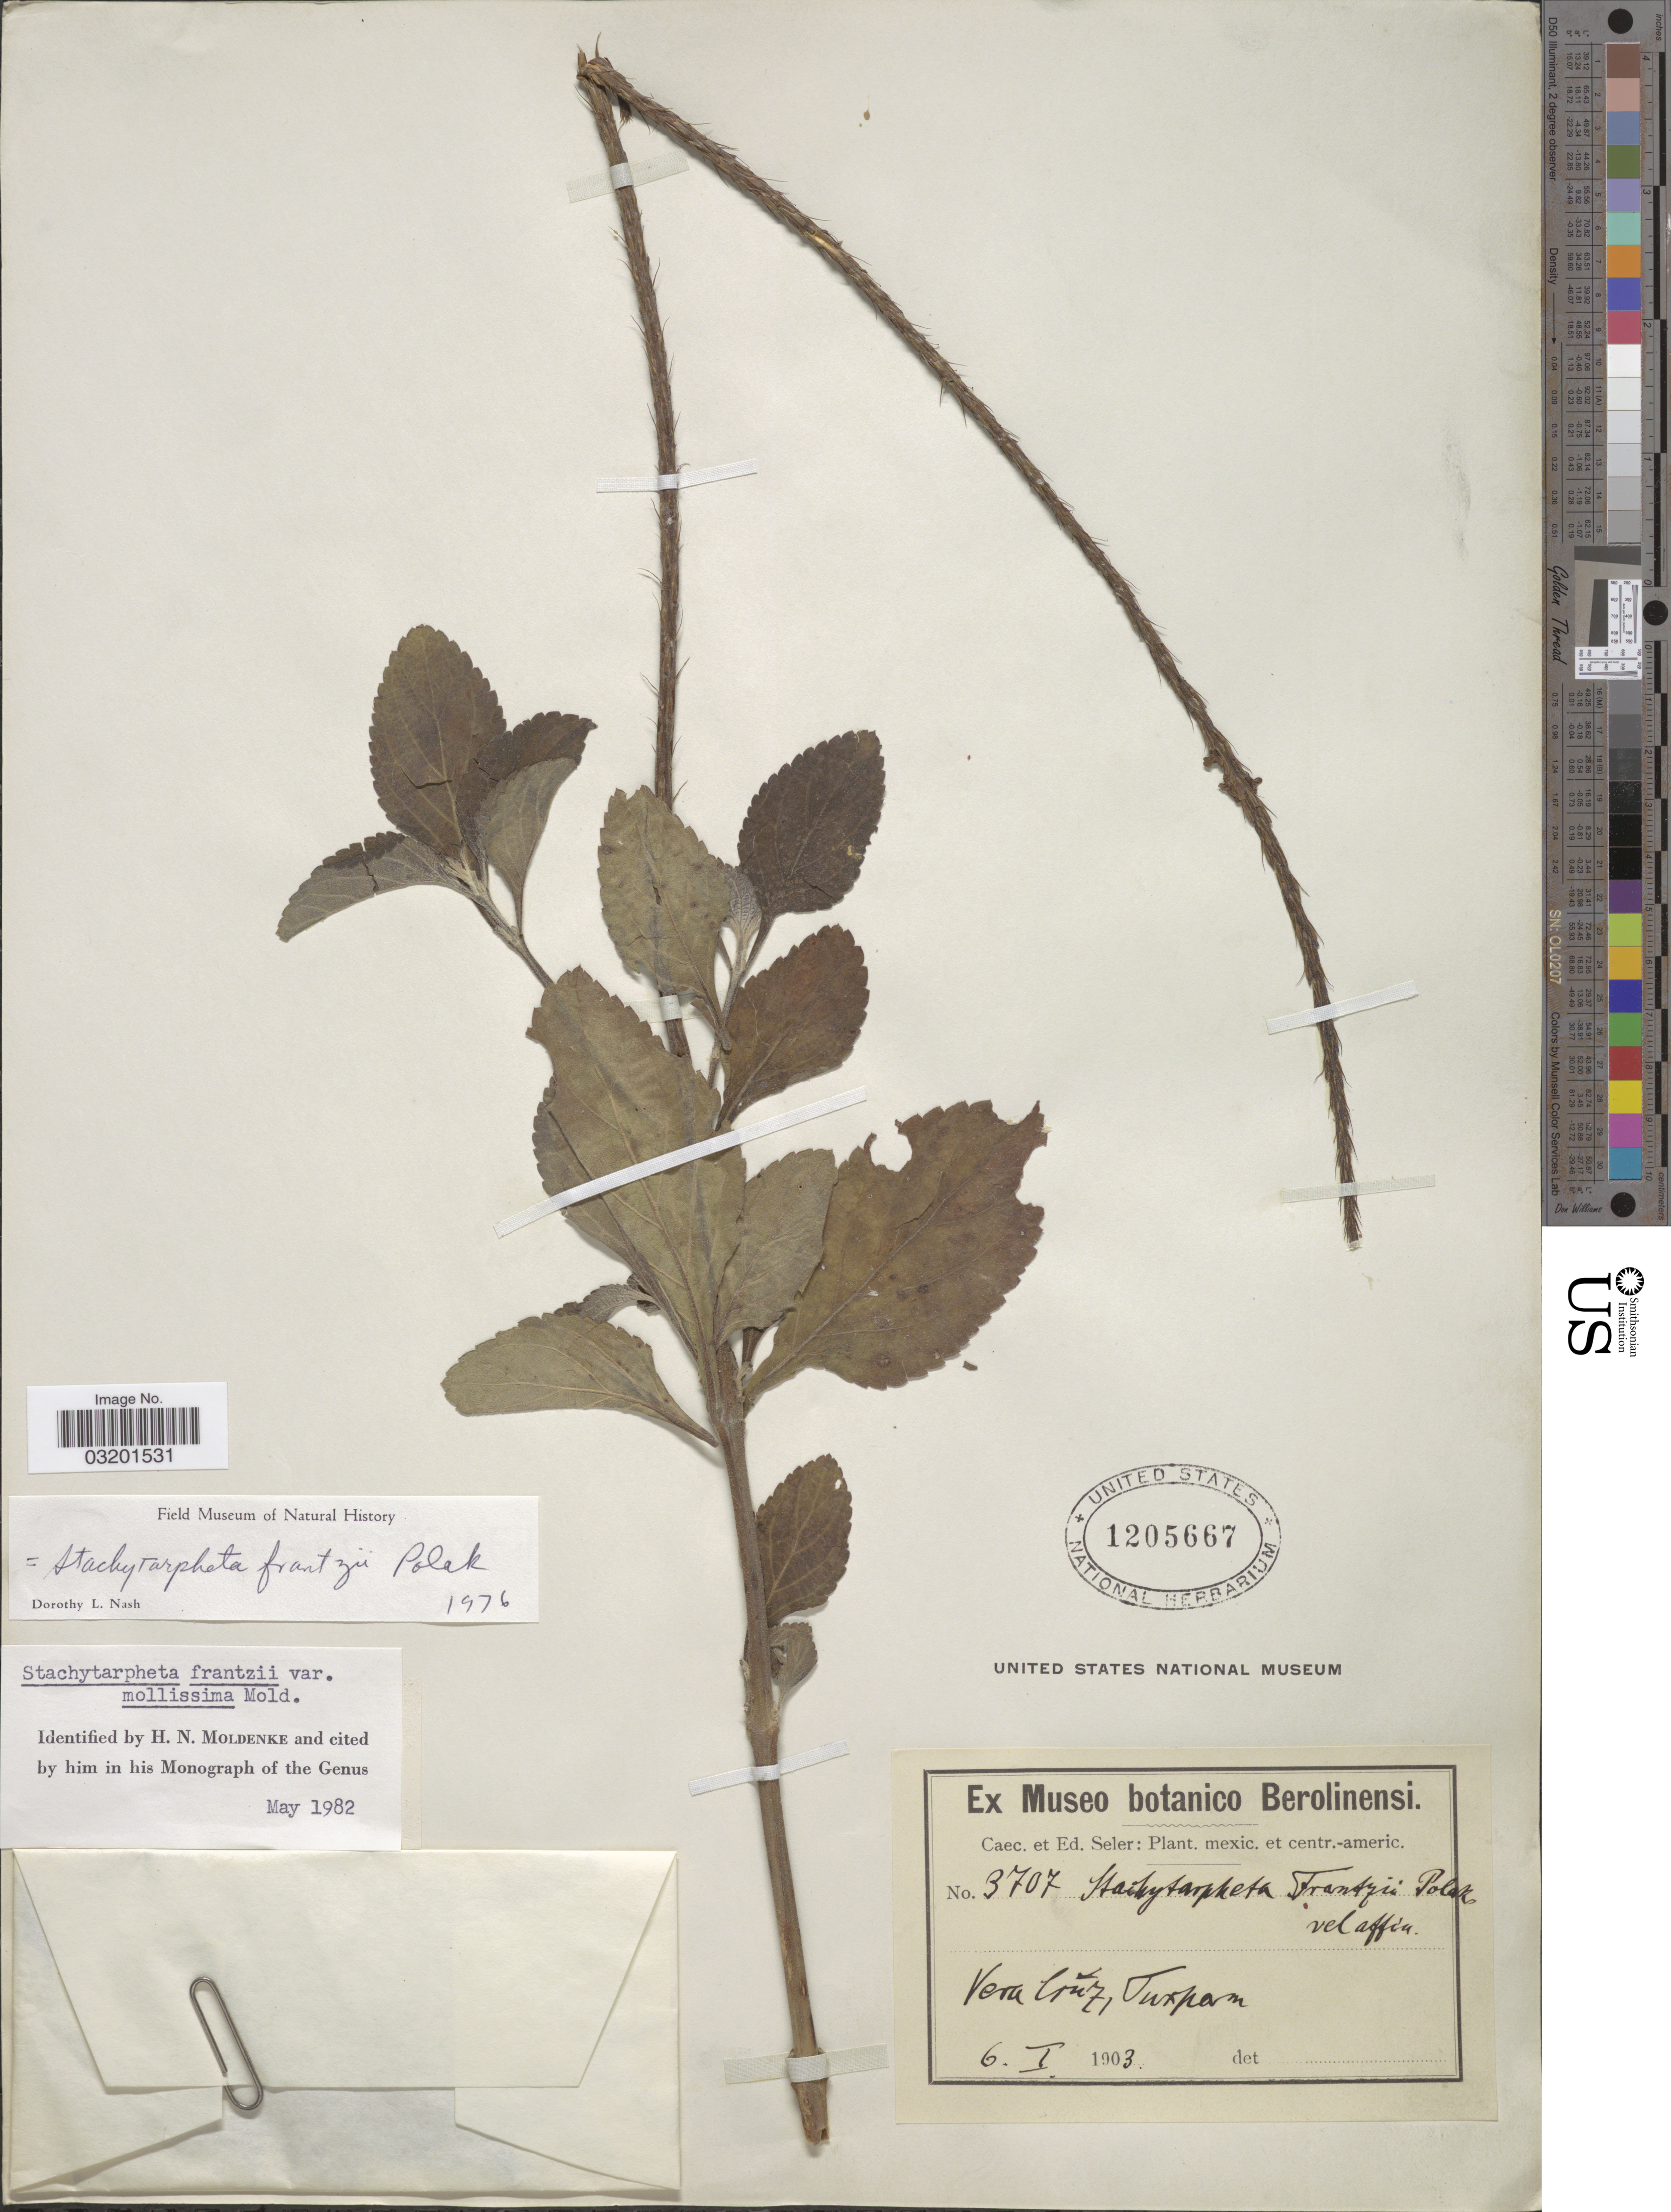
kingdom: Plantae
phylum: Tracheophyta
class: Magnoliopsida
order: Lamiales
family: Verbenaceae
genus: Stachytarpheta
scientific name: Stachytarpheta frantzii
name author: Pol.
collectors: C. Seler & E. G. Seler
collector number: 3707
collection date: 1903-01-06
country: Mexico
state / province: Veracruz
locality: Vera Crúz, Tuxpam.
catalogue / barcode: US 1205667